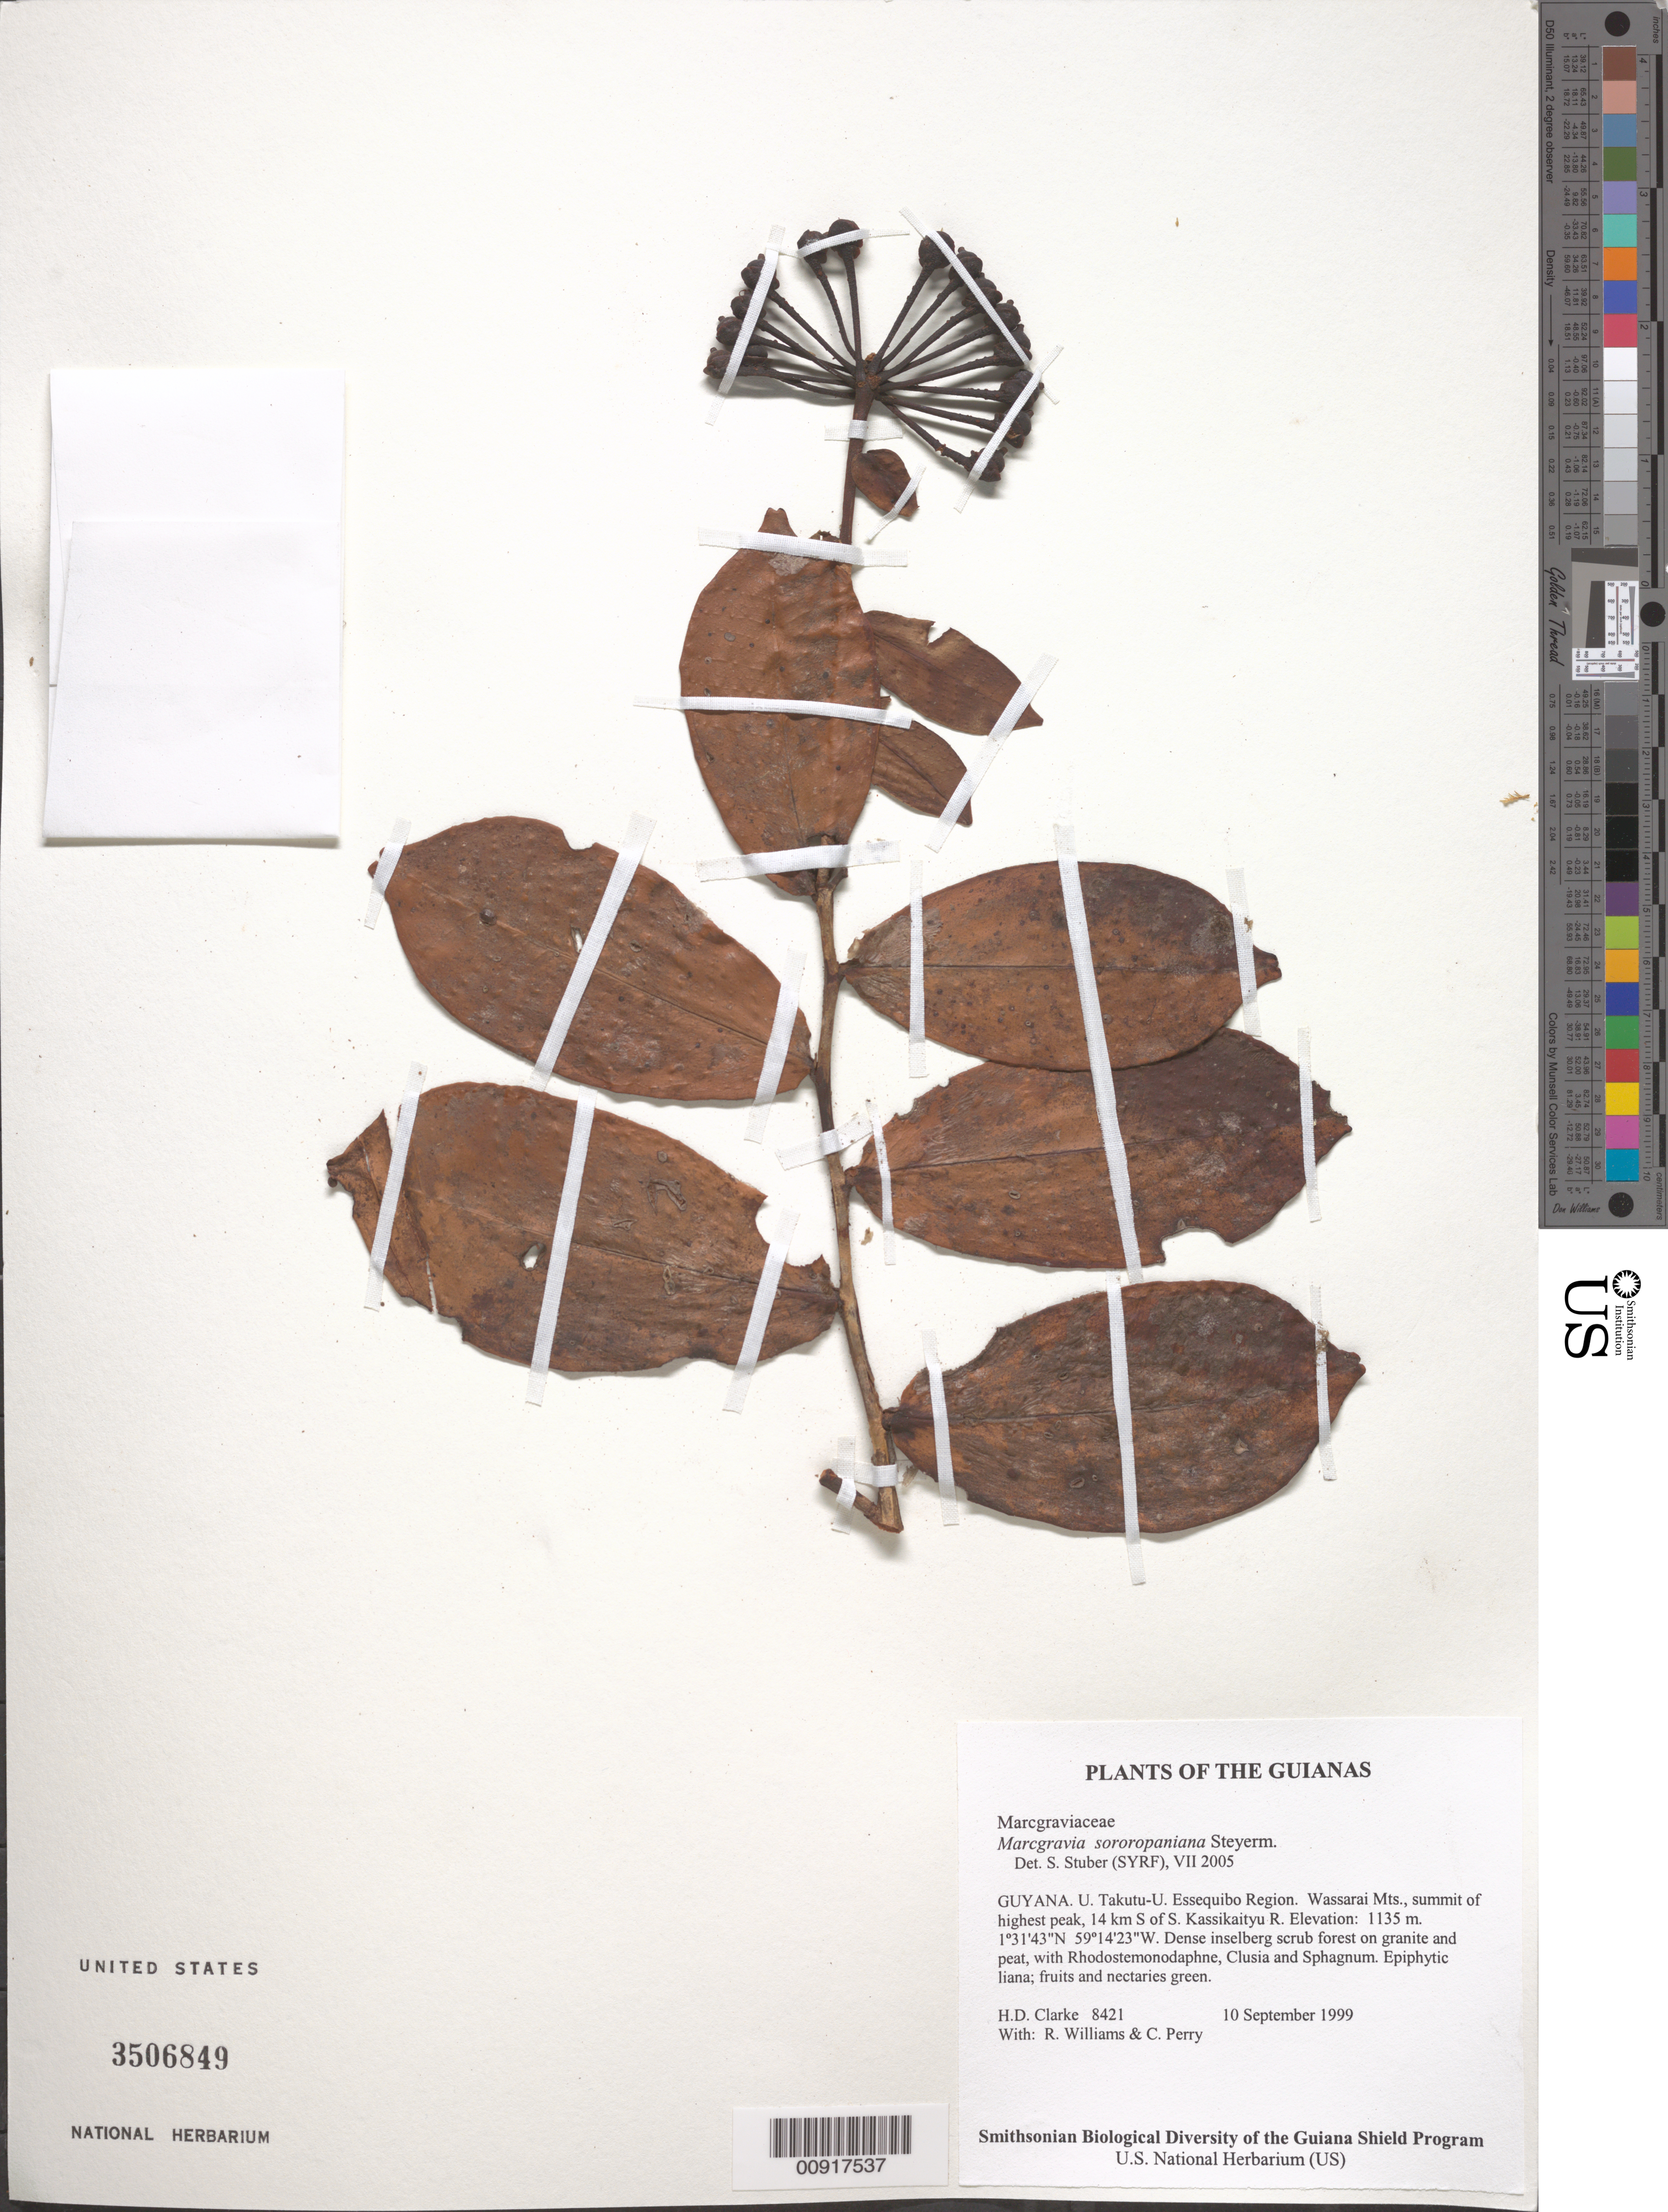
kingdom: Plantae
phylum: Tracheophyta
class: Magnoliopsida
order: Ericales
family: Marcgraviaceae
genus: Marcgravia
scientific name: Marcgravia sororopaniana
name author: Steyerm.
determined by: Stuber, S.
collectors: H. D. Clarke, R. Williams & C. Perry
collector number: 8421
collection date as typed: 10 September 1999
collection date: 1999-09-10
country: Guyana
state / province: U. Takutu-U. Essequibo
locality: Wassarai Mts., summit of highest peak, 14 km S of S. Kassikaityu R.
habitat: Dense inselberg scrub forest on granite and peat, with Rhodostemonodaphne, Clusia and Sphagnum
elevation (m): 1135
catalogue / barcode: US 3506849